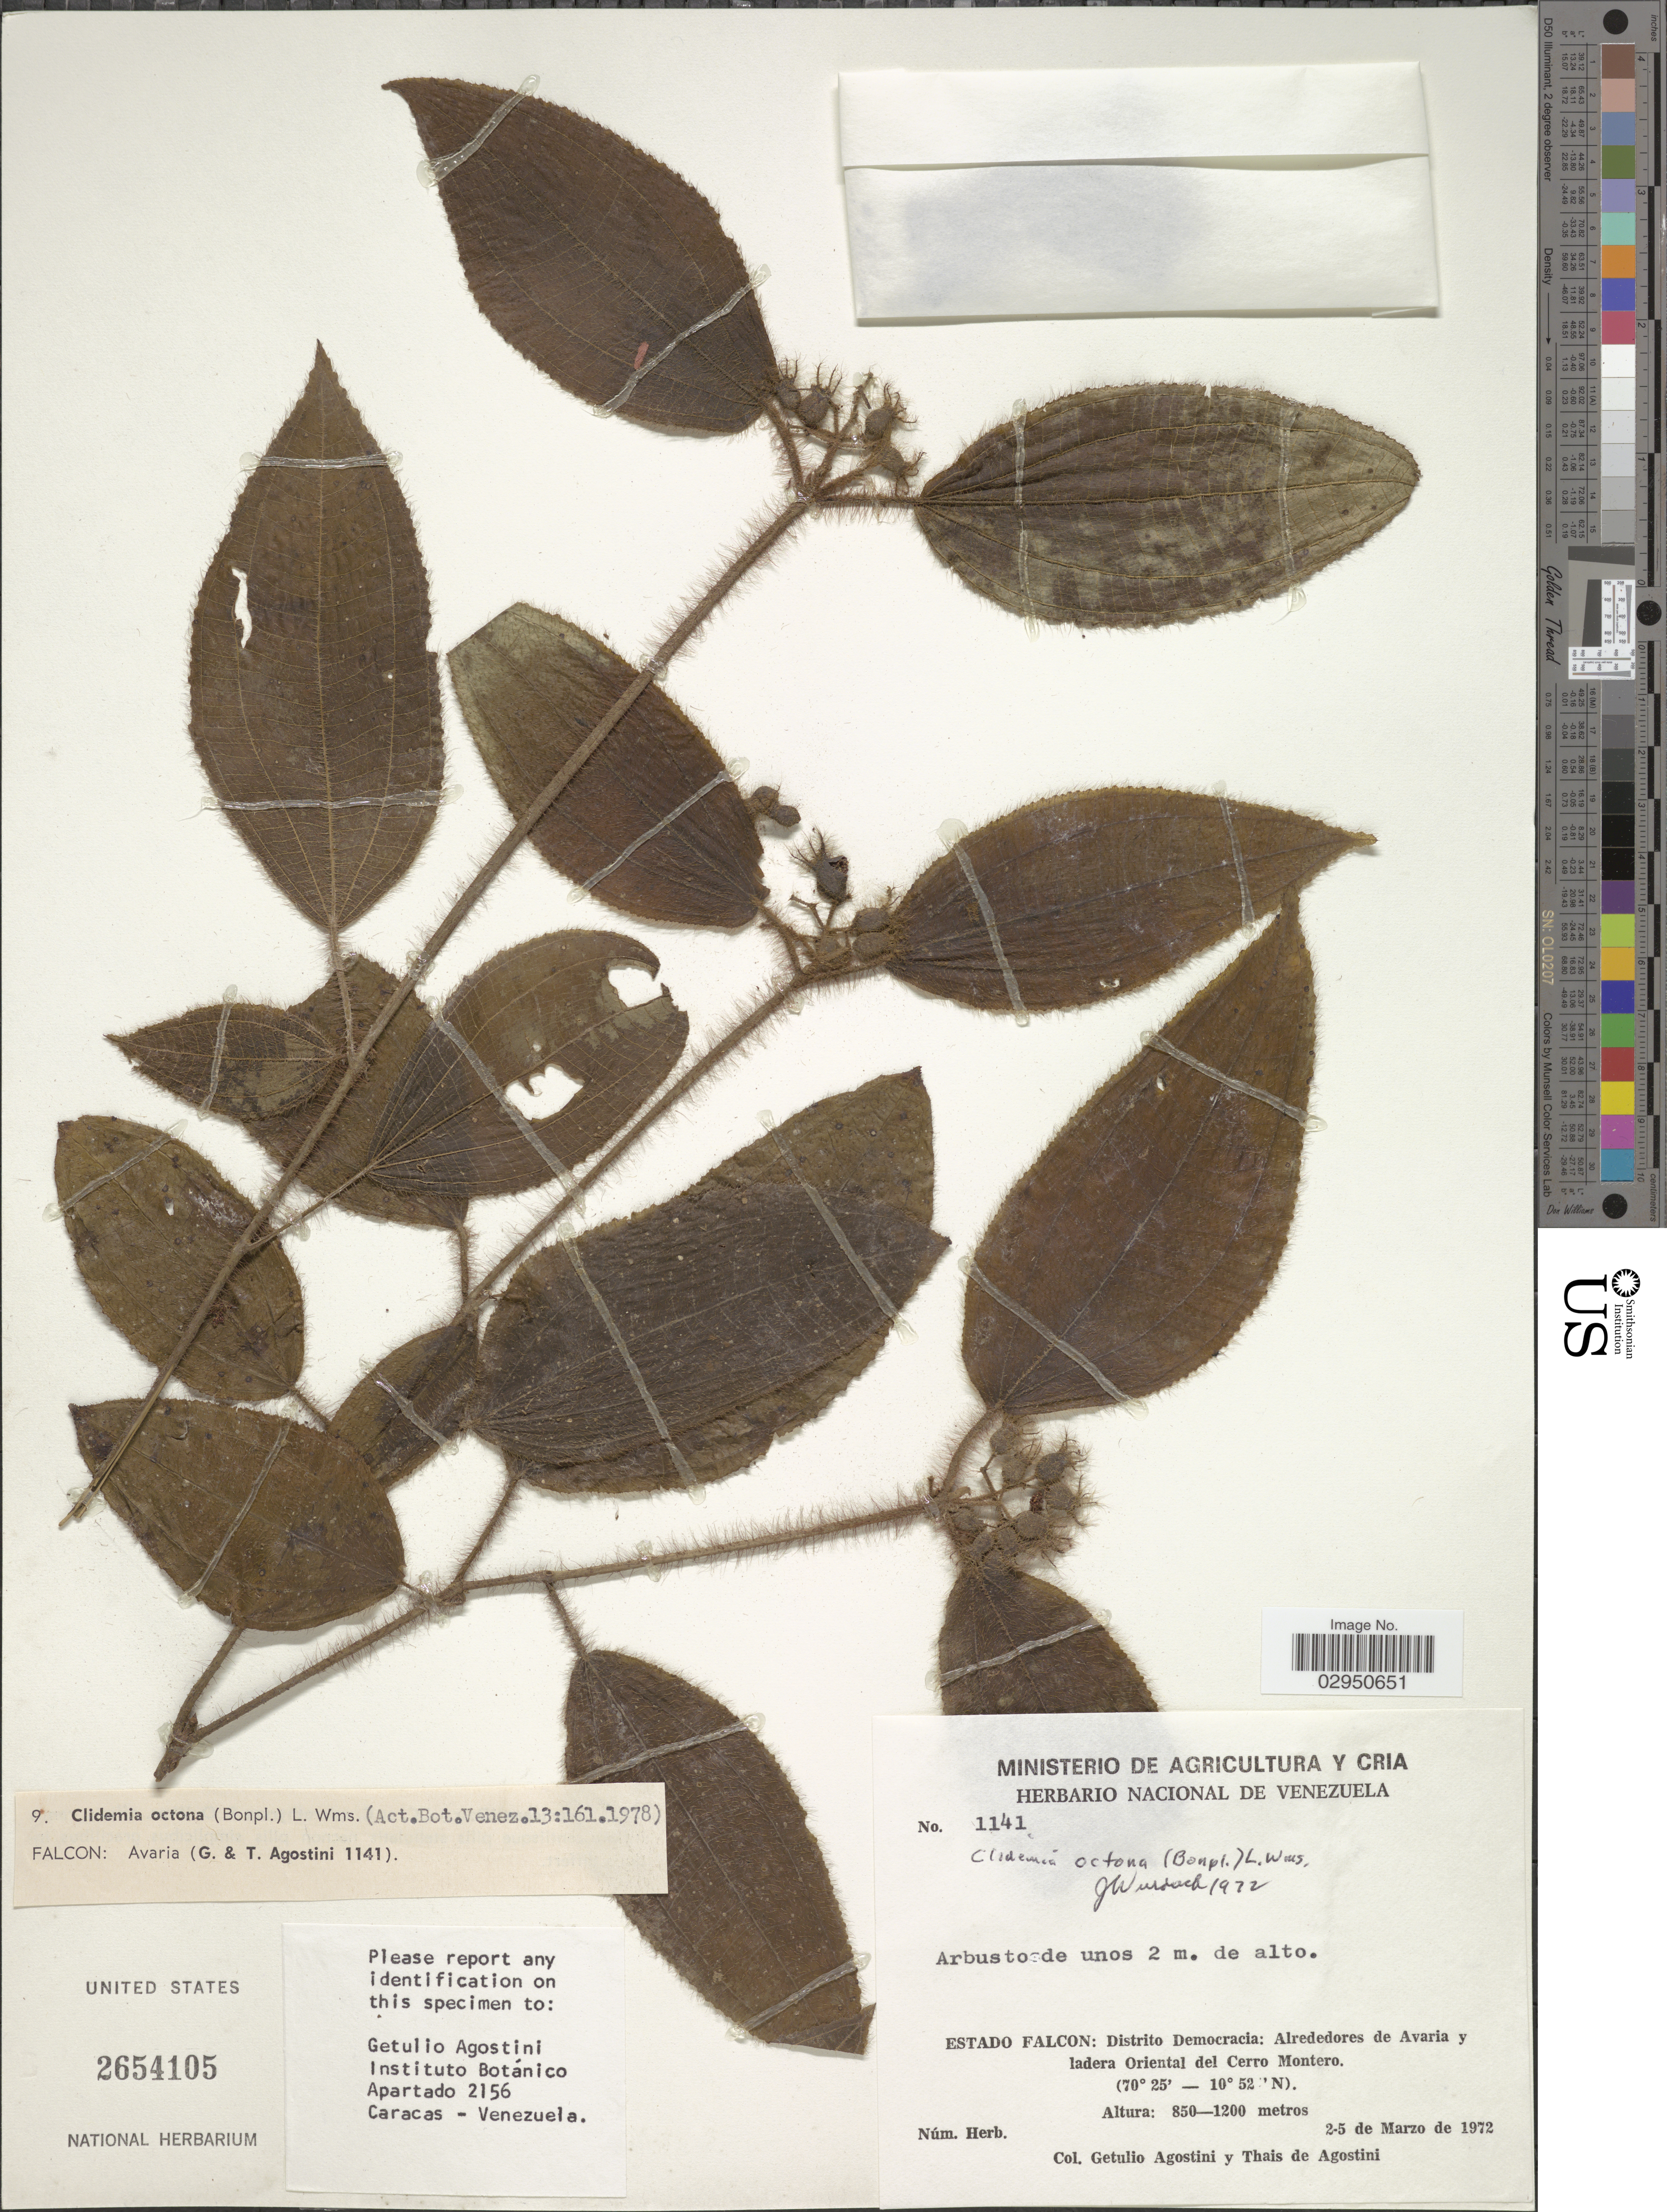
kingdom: Plantae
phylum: Tracheophyta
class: Magnoliopsida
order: Myrtales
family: Melastomataceae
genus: Clidemia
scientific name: Clidemia octona subsp. octona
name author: (Bonpl.) L.O. Williams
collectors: G. Agostini & T. Agostini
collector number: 1141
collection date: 1972-03-02/1972-03-05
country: Venezuela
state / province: Falcón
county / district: Democracia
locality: Distrito Democracia: Alrededores de Avaria y ladera Oriental del Cerro Montero.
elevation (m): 850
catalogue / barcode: US 2654105